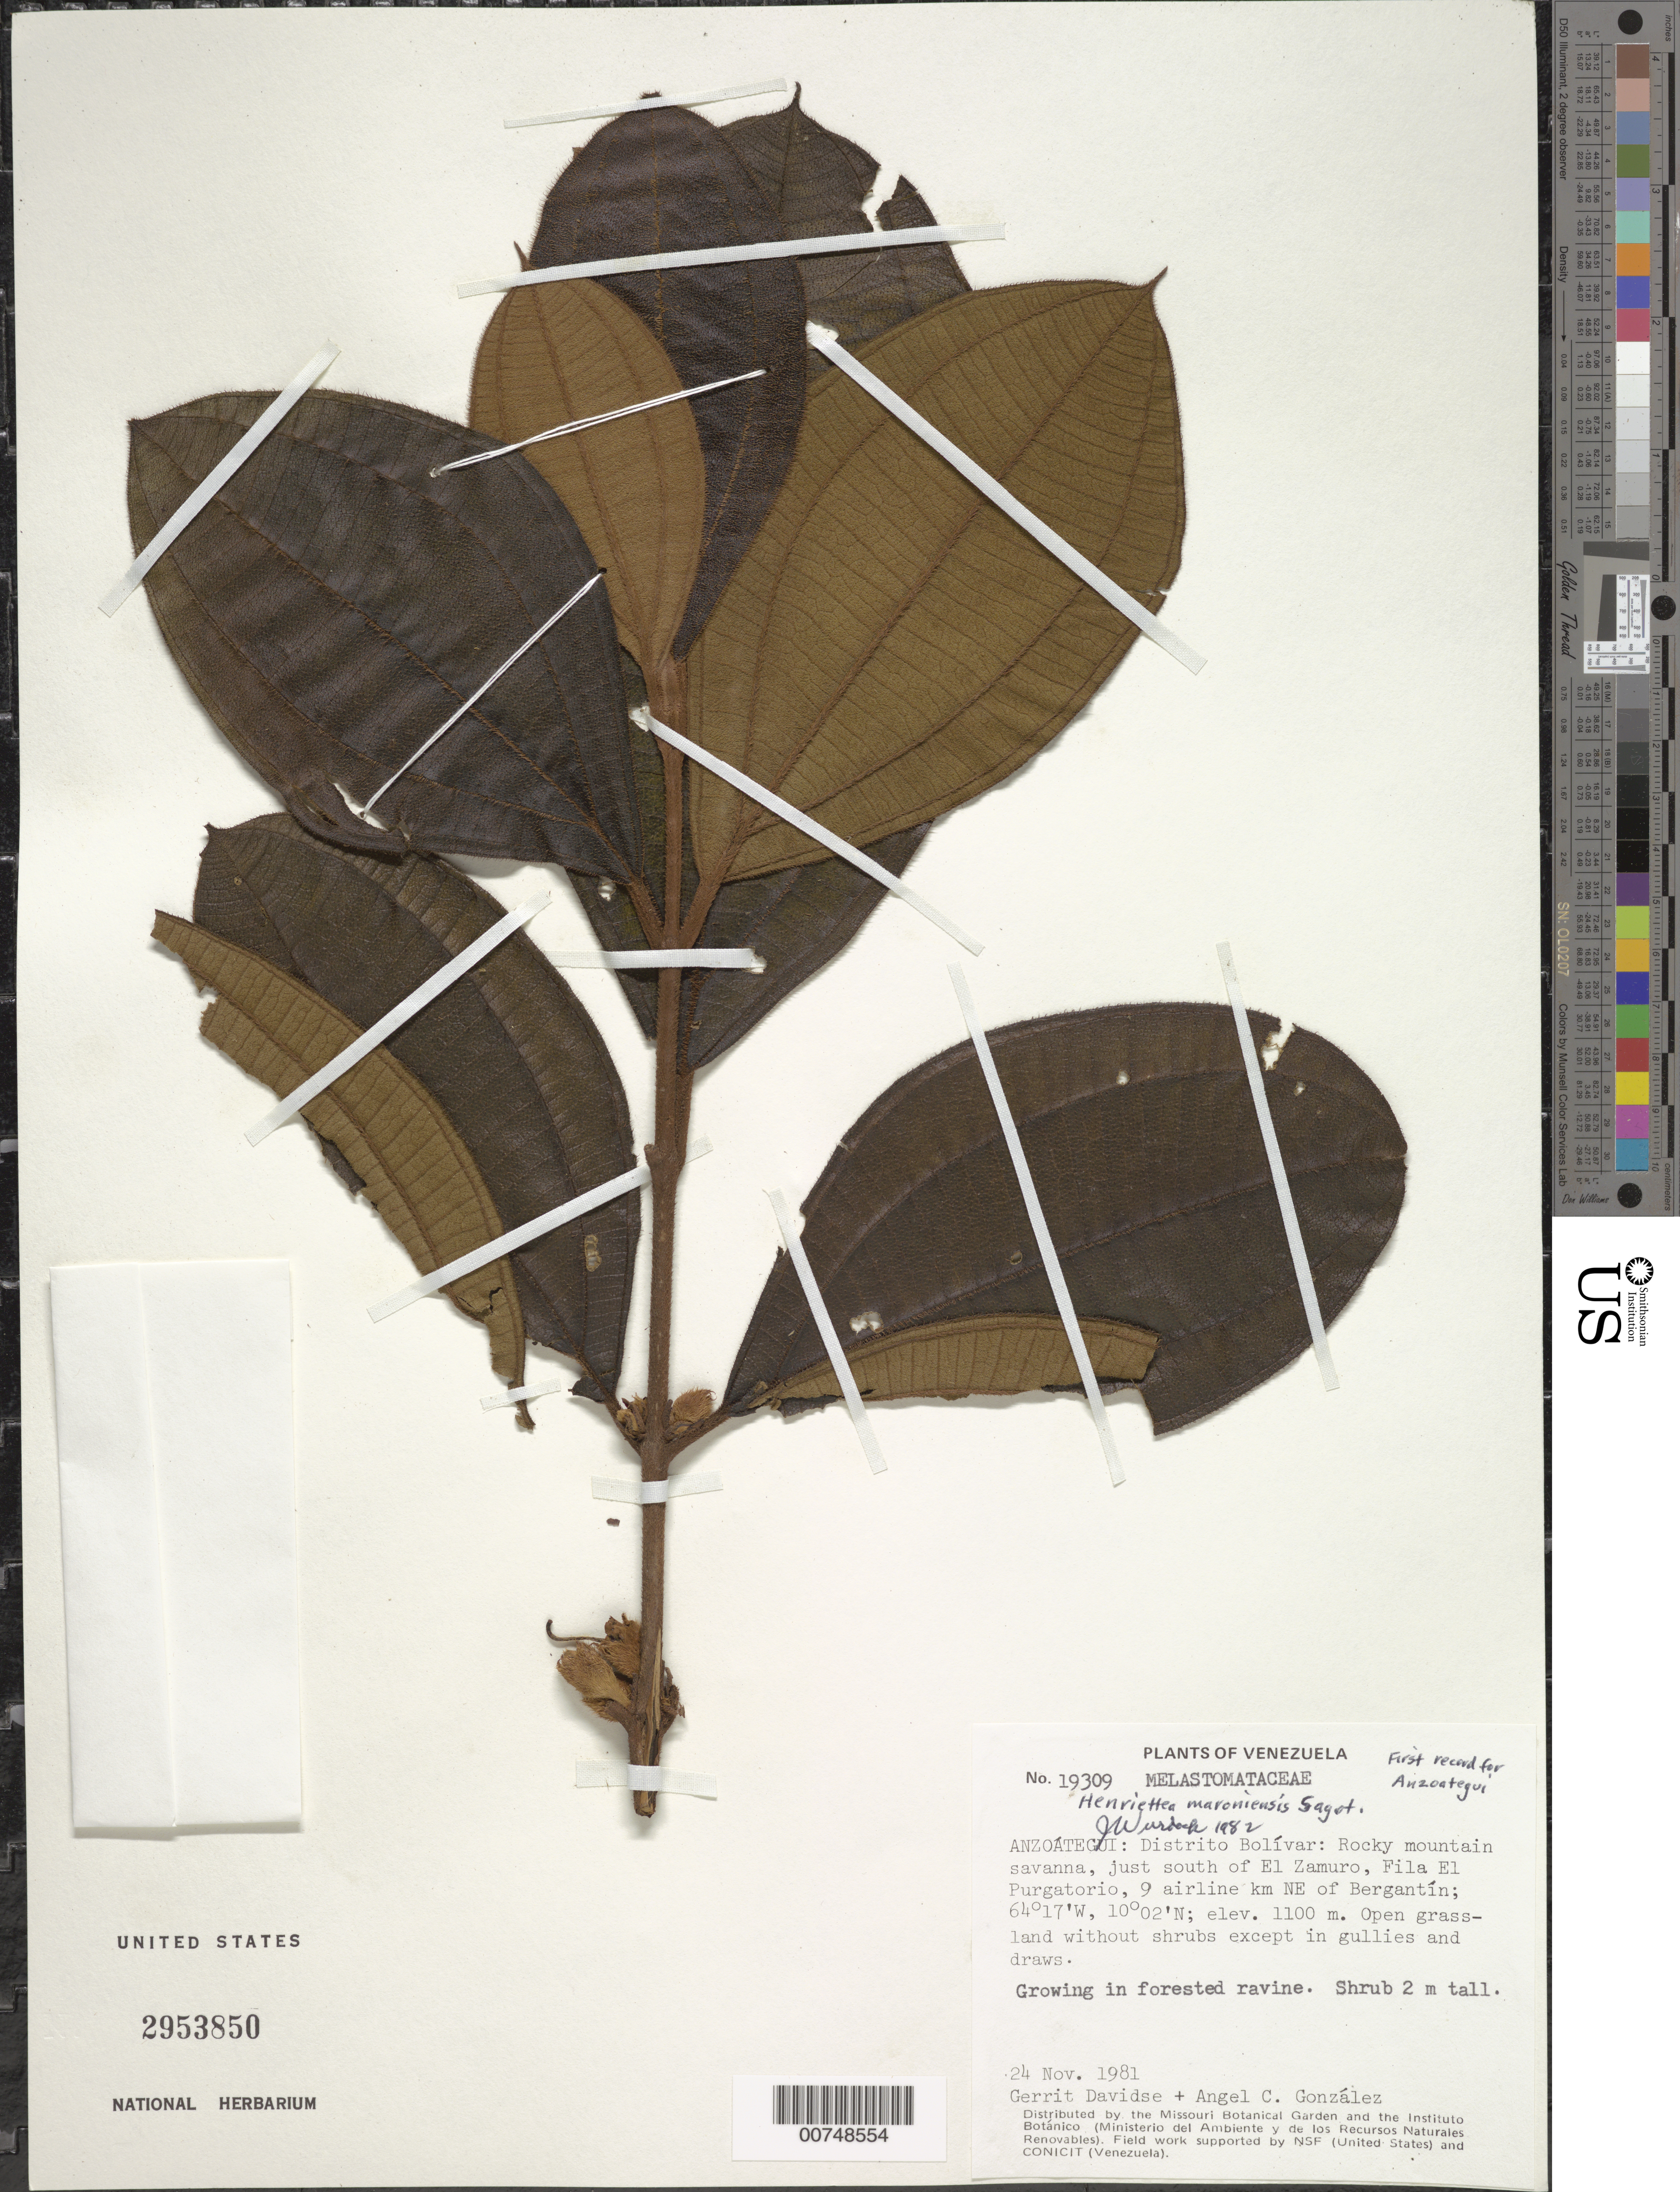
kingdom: Plantae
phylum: Tracheophyta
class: Magnoliopsida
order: Myrtales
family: Melastomataceae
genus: Henriettea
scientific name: Henriettea maroniensis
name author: Sagot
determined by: Wurdack, John J., (US), US (UNITED STATES)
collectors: G. Davidse & A. C. González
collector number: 19309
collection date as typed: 24-Nov-81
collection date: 1981-11-24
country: Venezuela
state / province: Anzoategui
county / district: Simón Bolívar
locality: El Zamuro, just S of; Filia El Purgatorío, 9 airline km NE of Bergantin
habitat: Rocky mountain savanna; open grassland without shrubs except in gullies and draws; growing in forested ravine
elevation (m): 1100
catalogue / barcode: US 2953850